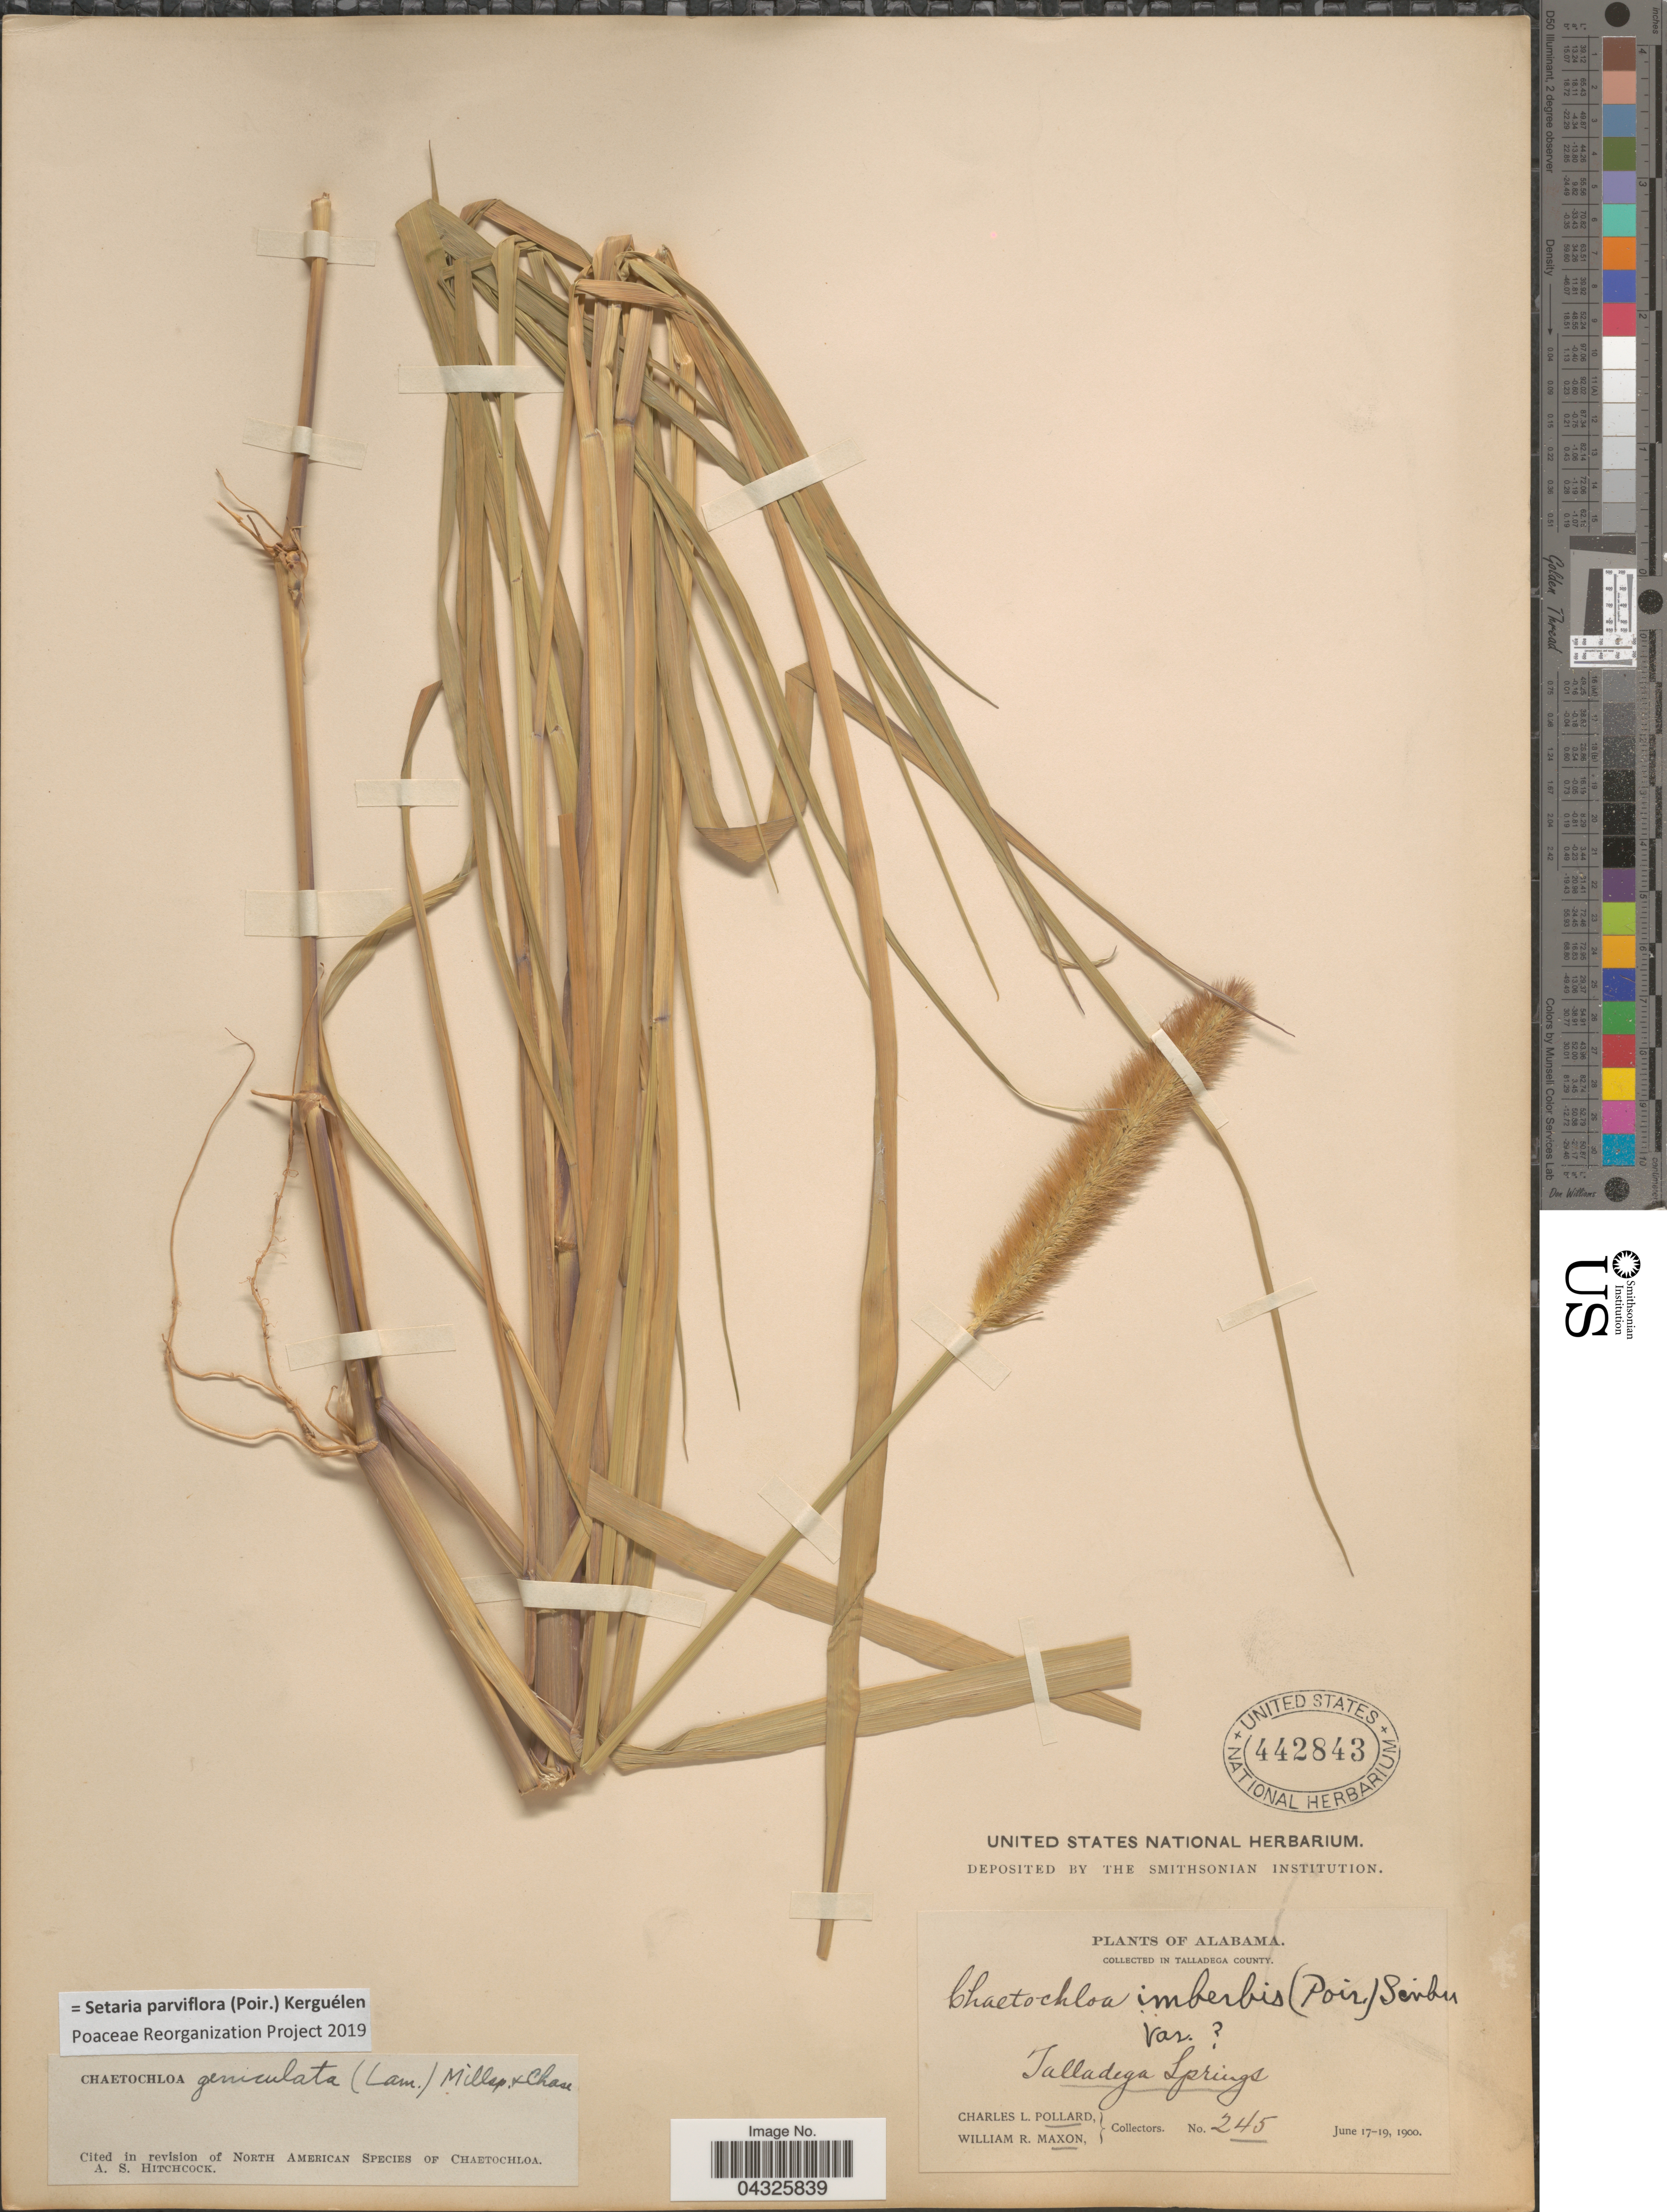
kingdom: Plantae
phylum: Tracheophyta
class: Liliopsida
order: Poales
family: Poaceae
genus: Setaria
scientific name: Setaria parviflora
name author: (Poir.) Kerguélen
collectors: C. L. Pollard & W. R. Maxon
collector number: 245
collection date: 1900-06-17/1900-06-19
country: United States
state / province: Alabama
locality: In Talladega County. Talladega Springs.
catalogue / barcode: US 442843